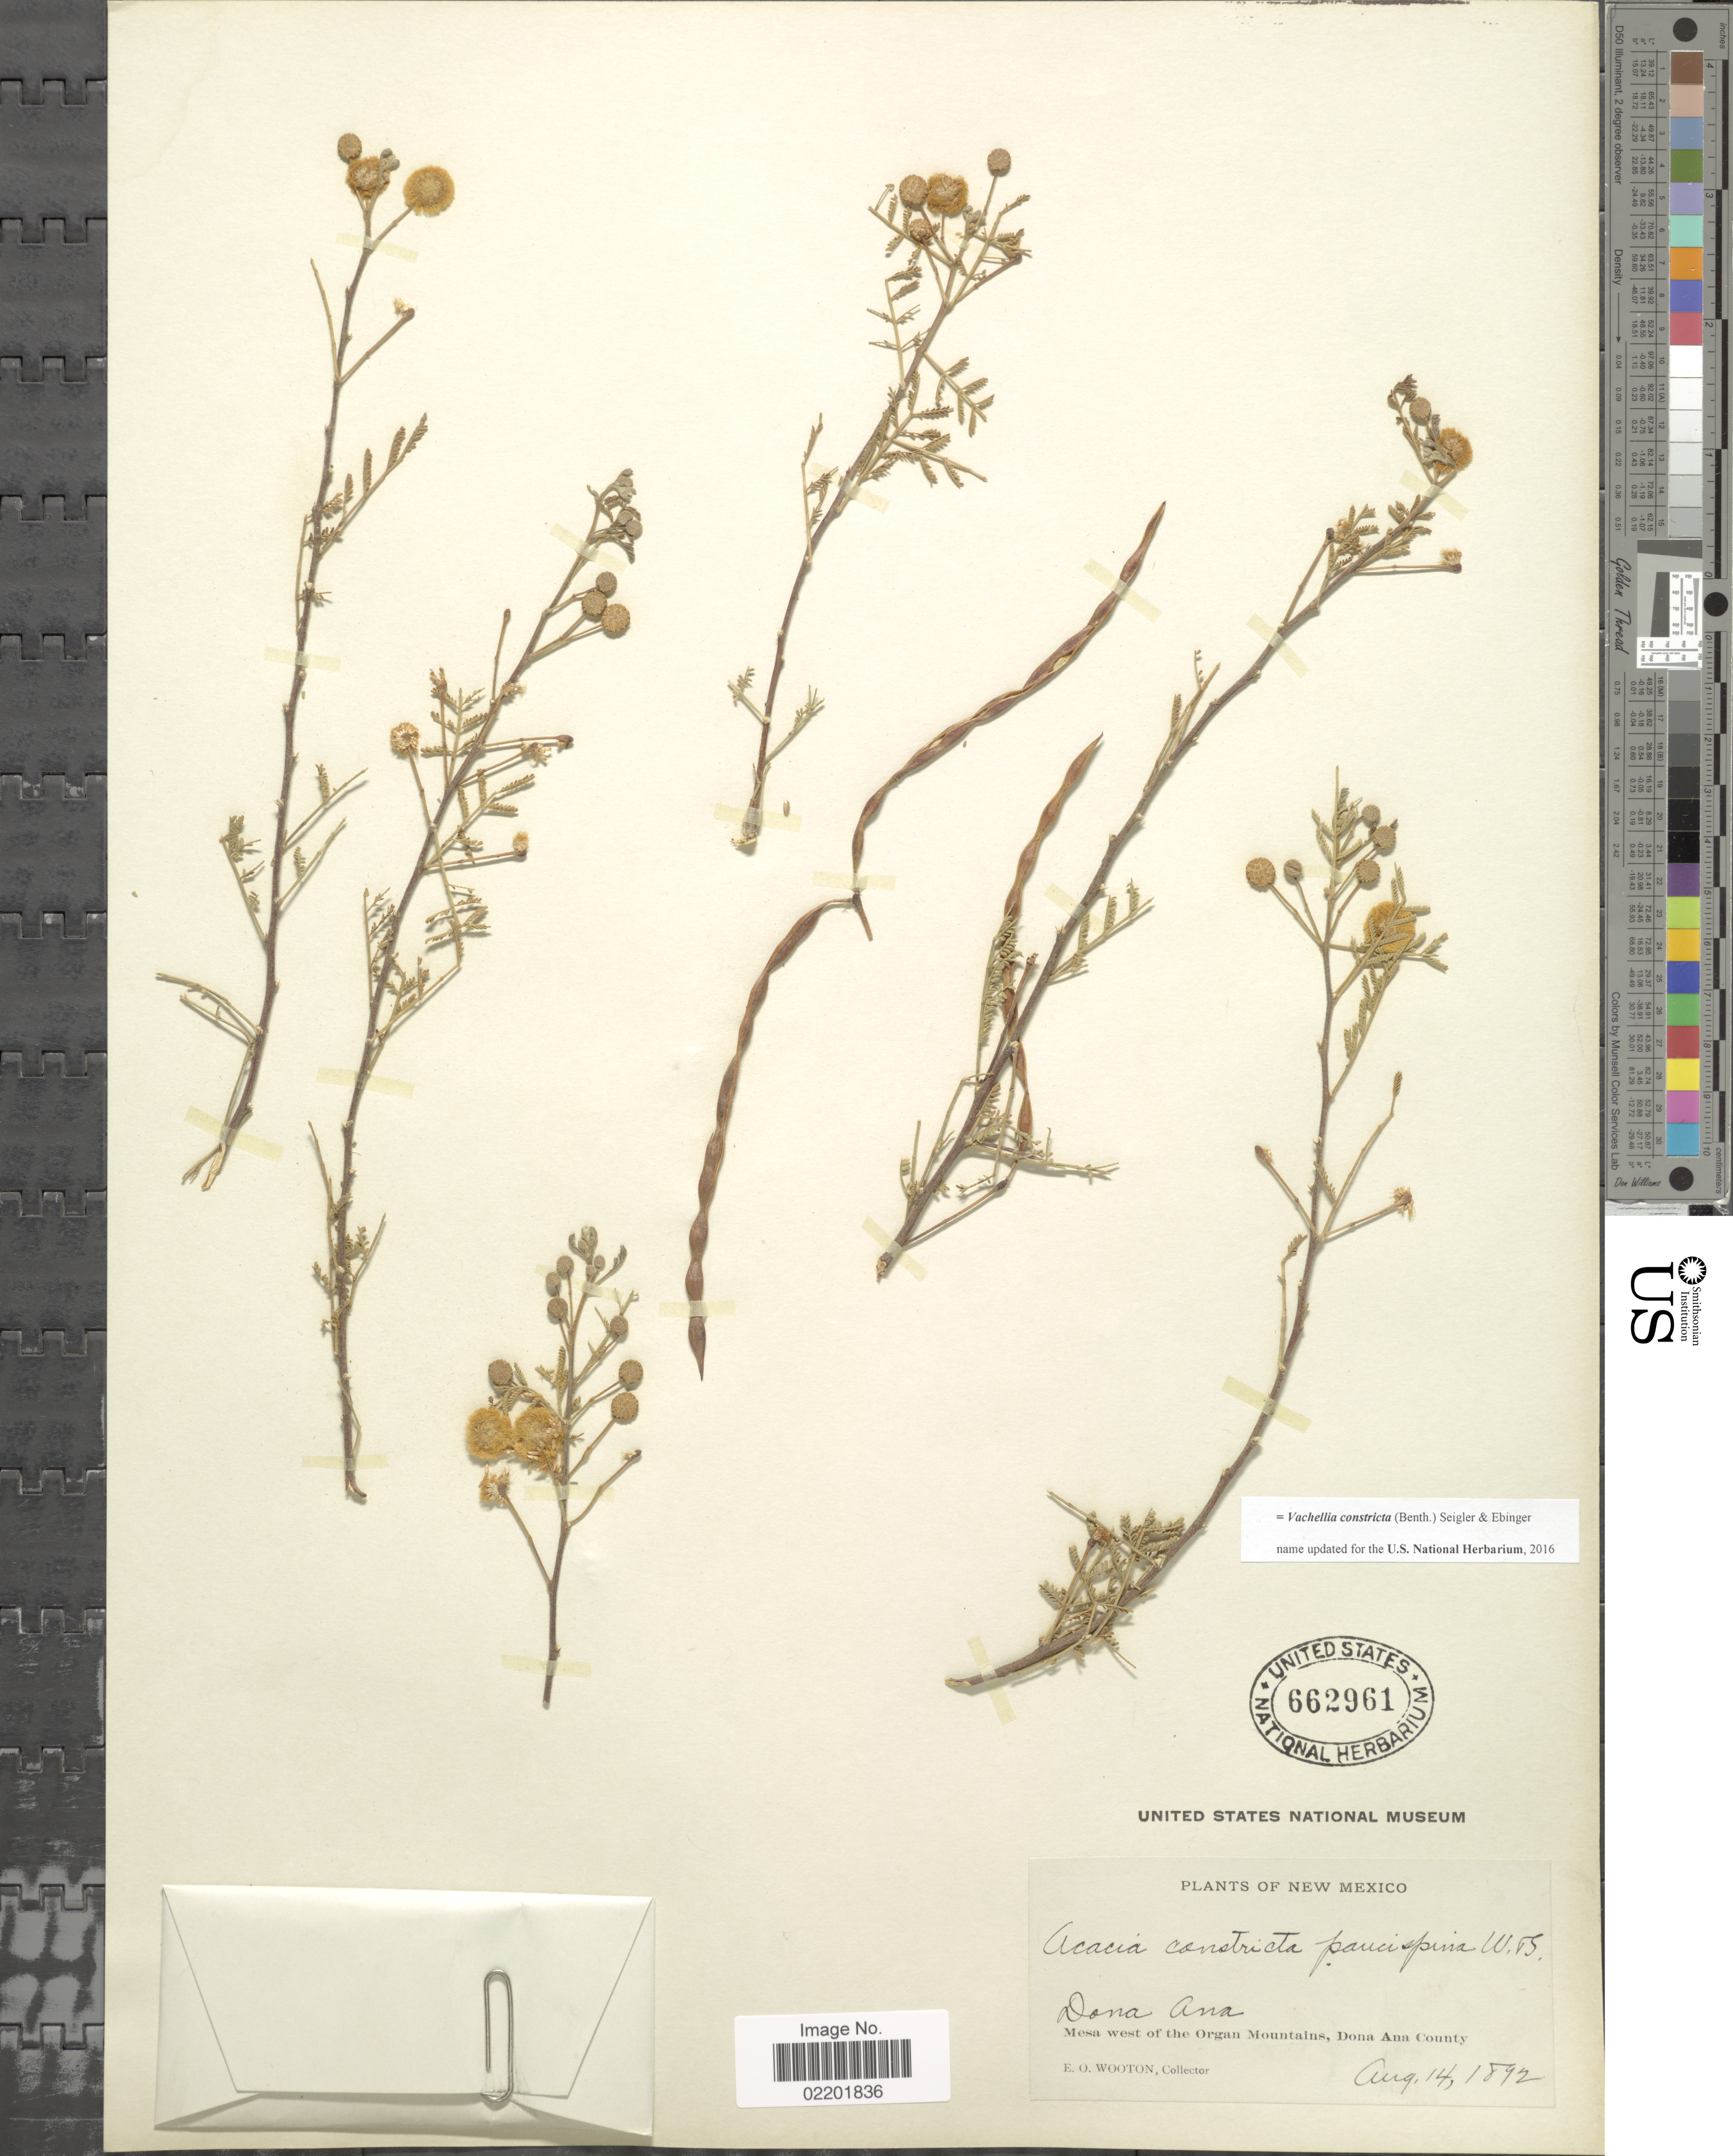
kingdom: Plantae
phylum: Tracheophyta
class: Magnoliopsida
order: Fabales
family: Fabaceae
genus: Vachellia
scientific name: Vachellia constricta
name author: (Benth.) Seigler & Ebinger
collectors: E. O. Wooton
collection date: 1892-08-14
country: United States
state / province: New Mexico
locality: Dona Ana, Mesa west of the Organ Mountains, Dona Ana County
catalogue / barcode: US 662961